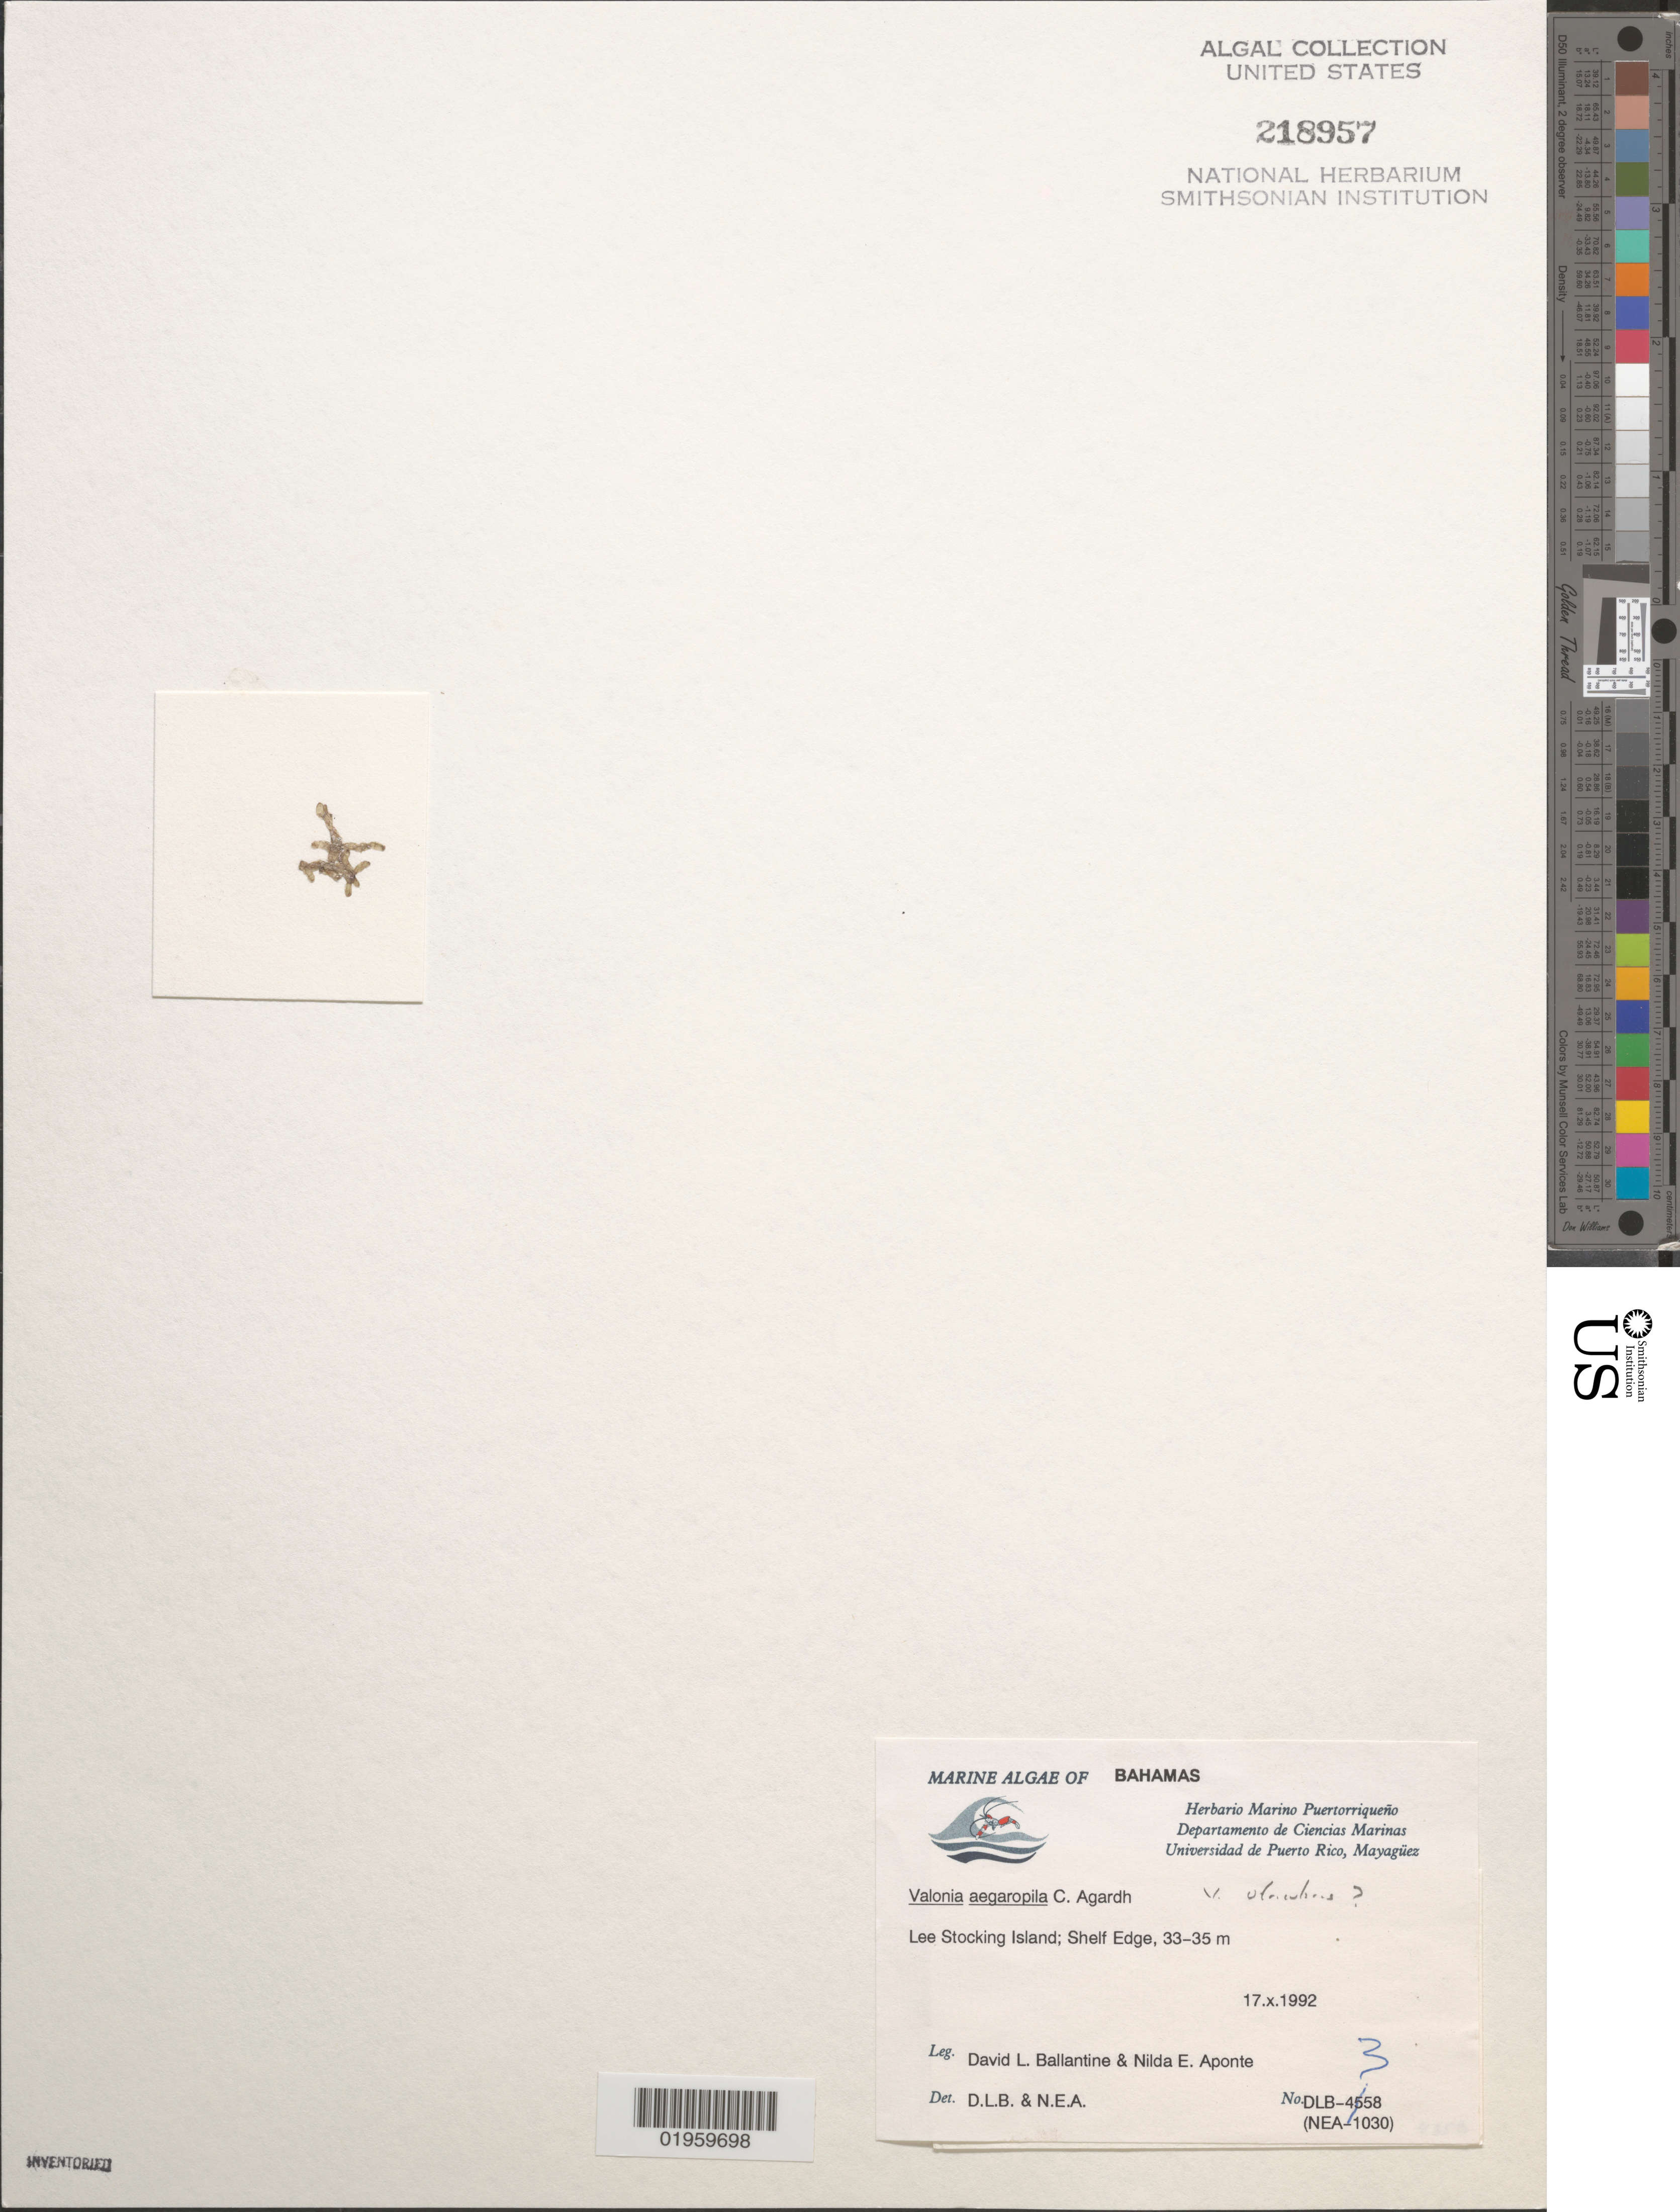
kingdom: Plantae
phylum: Chlorophyta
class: Ulvophyceae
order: Siphonocladales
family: Valoniaceae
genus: Valonia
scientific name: Valonia aegagropila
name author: C. Agardh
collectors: D.L. Ballantine & N. E. Aponte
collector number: DLB-4358/(NEA-1030)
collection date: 1992-10-17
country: Bahamas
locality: Lee Stocking Island; Shelf Edge.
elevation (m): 33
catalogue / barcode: US 218957